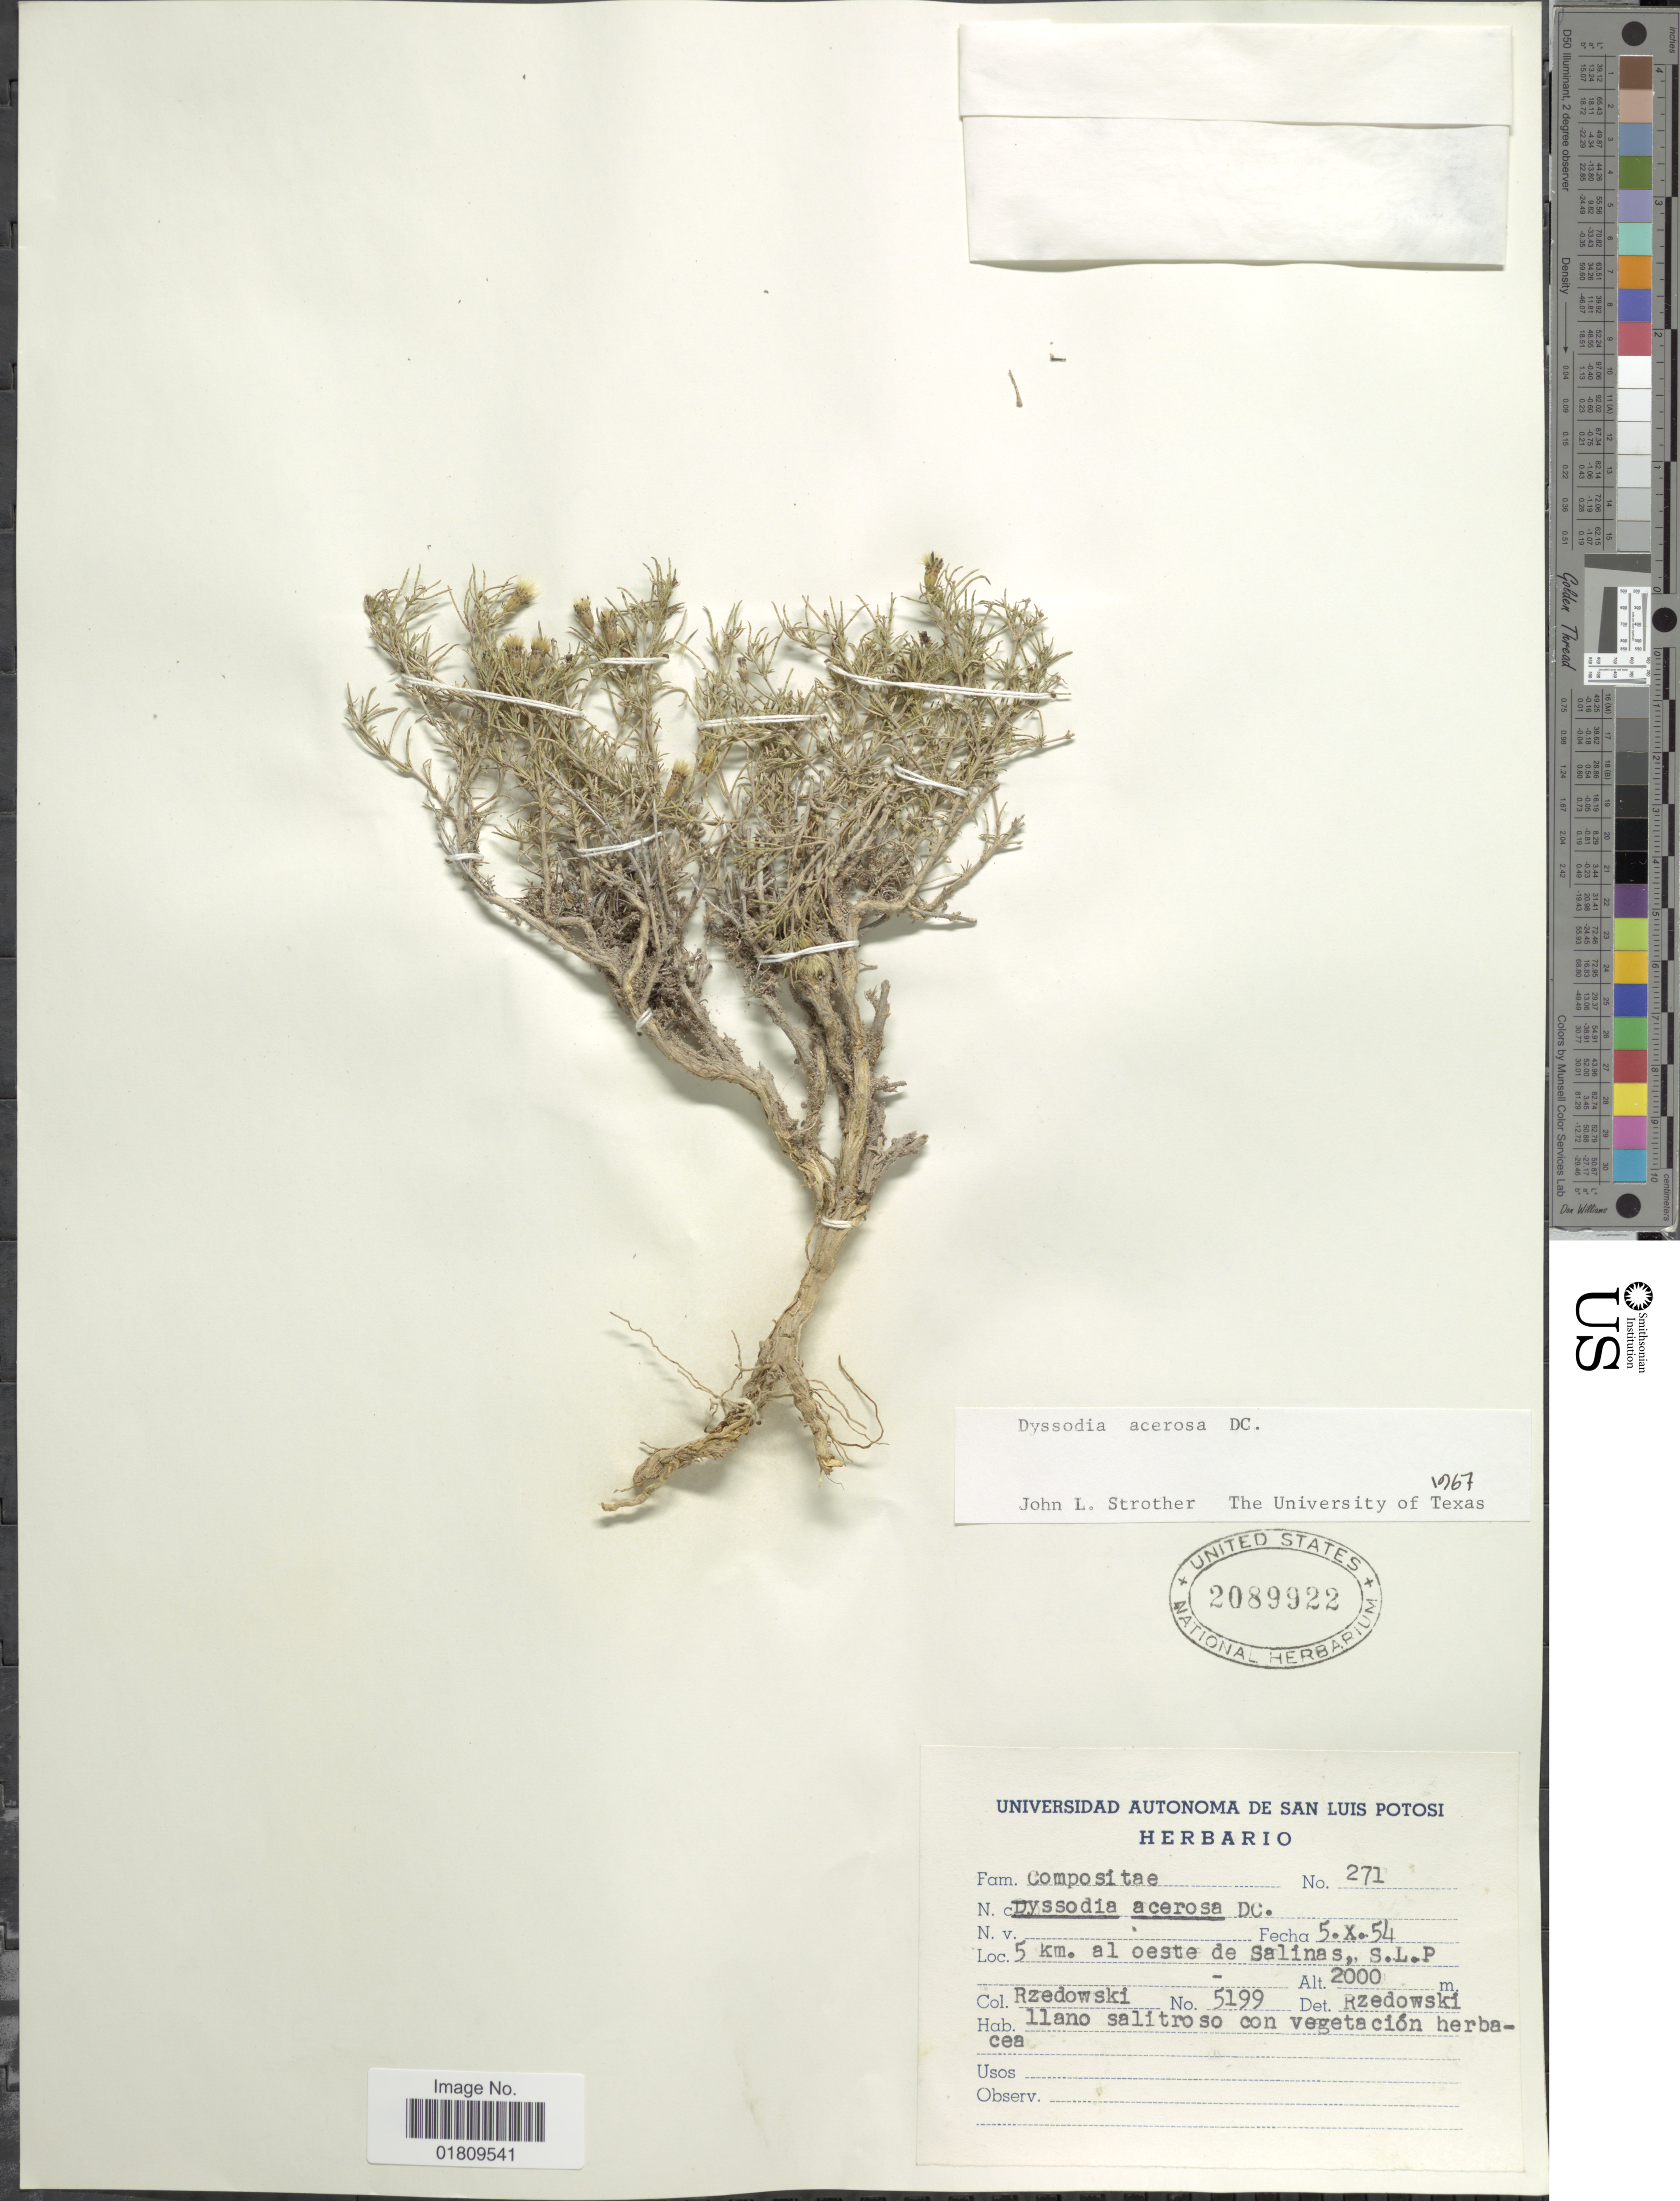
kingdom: Plantae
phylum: Tracheophyta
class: Magnoliopsida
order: Asterales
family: Asteraceae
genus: Dyssodia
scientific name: Dyssodia acerosa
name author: DC.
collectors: Rzedowski, --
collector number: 271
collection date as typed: Transcribed d/m/y: 5/10/54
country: Mexico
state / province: San Luis Potosí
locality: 5 km. al oeste de Salinas, llano salitroso con vegetación herbacea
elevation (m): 2000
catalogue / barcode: US 2089922